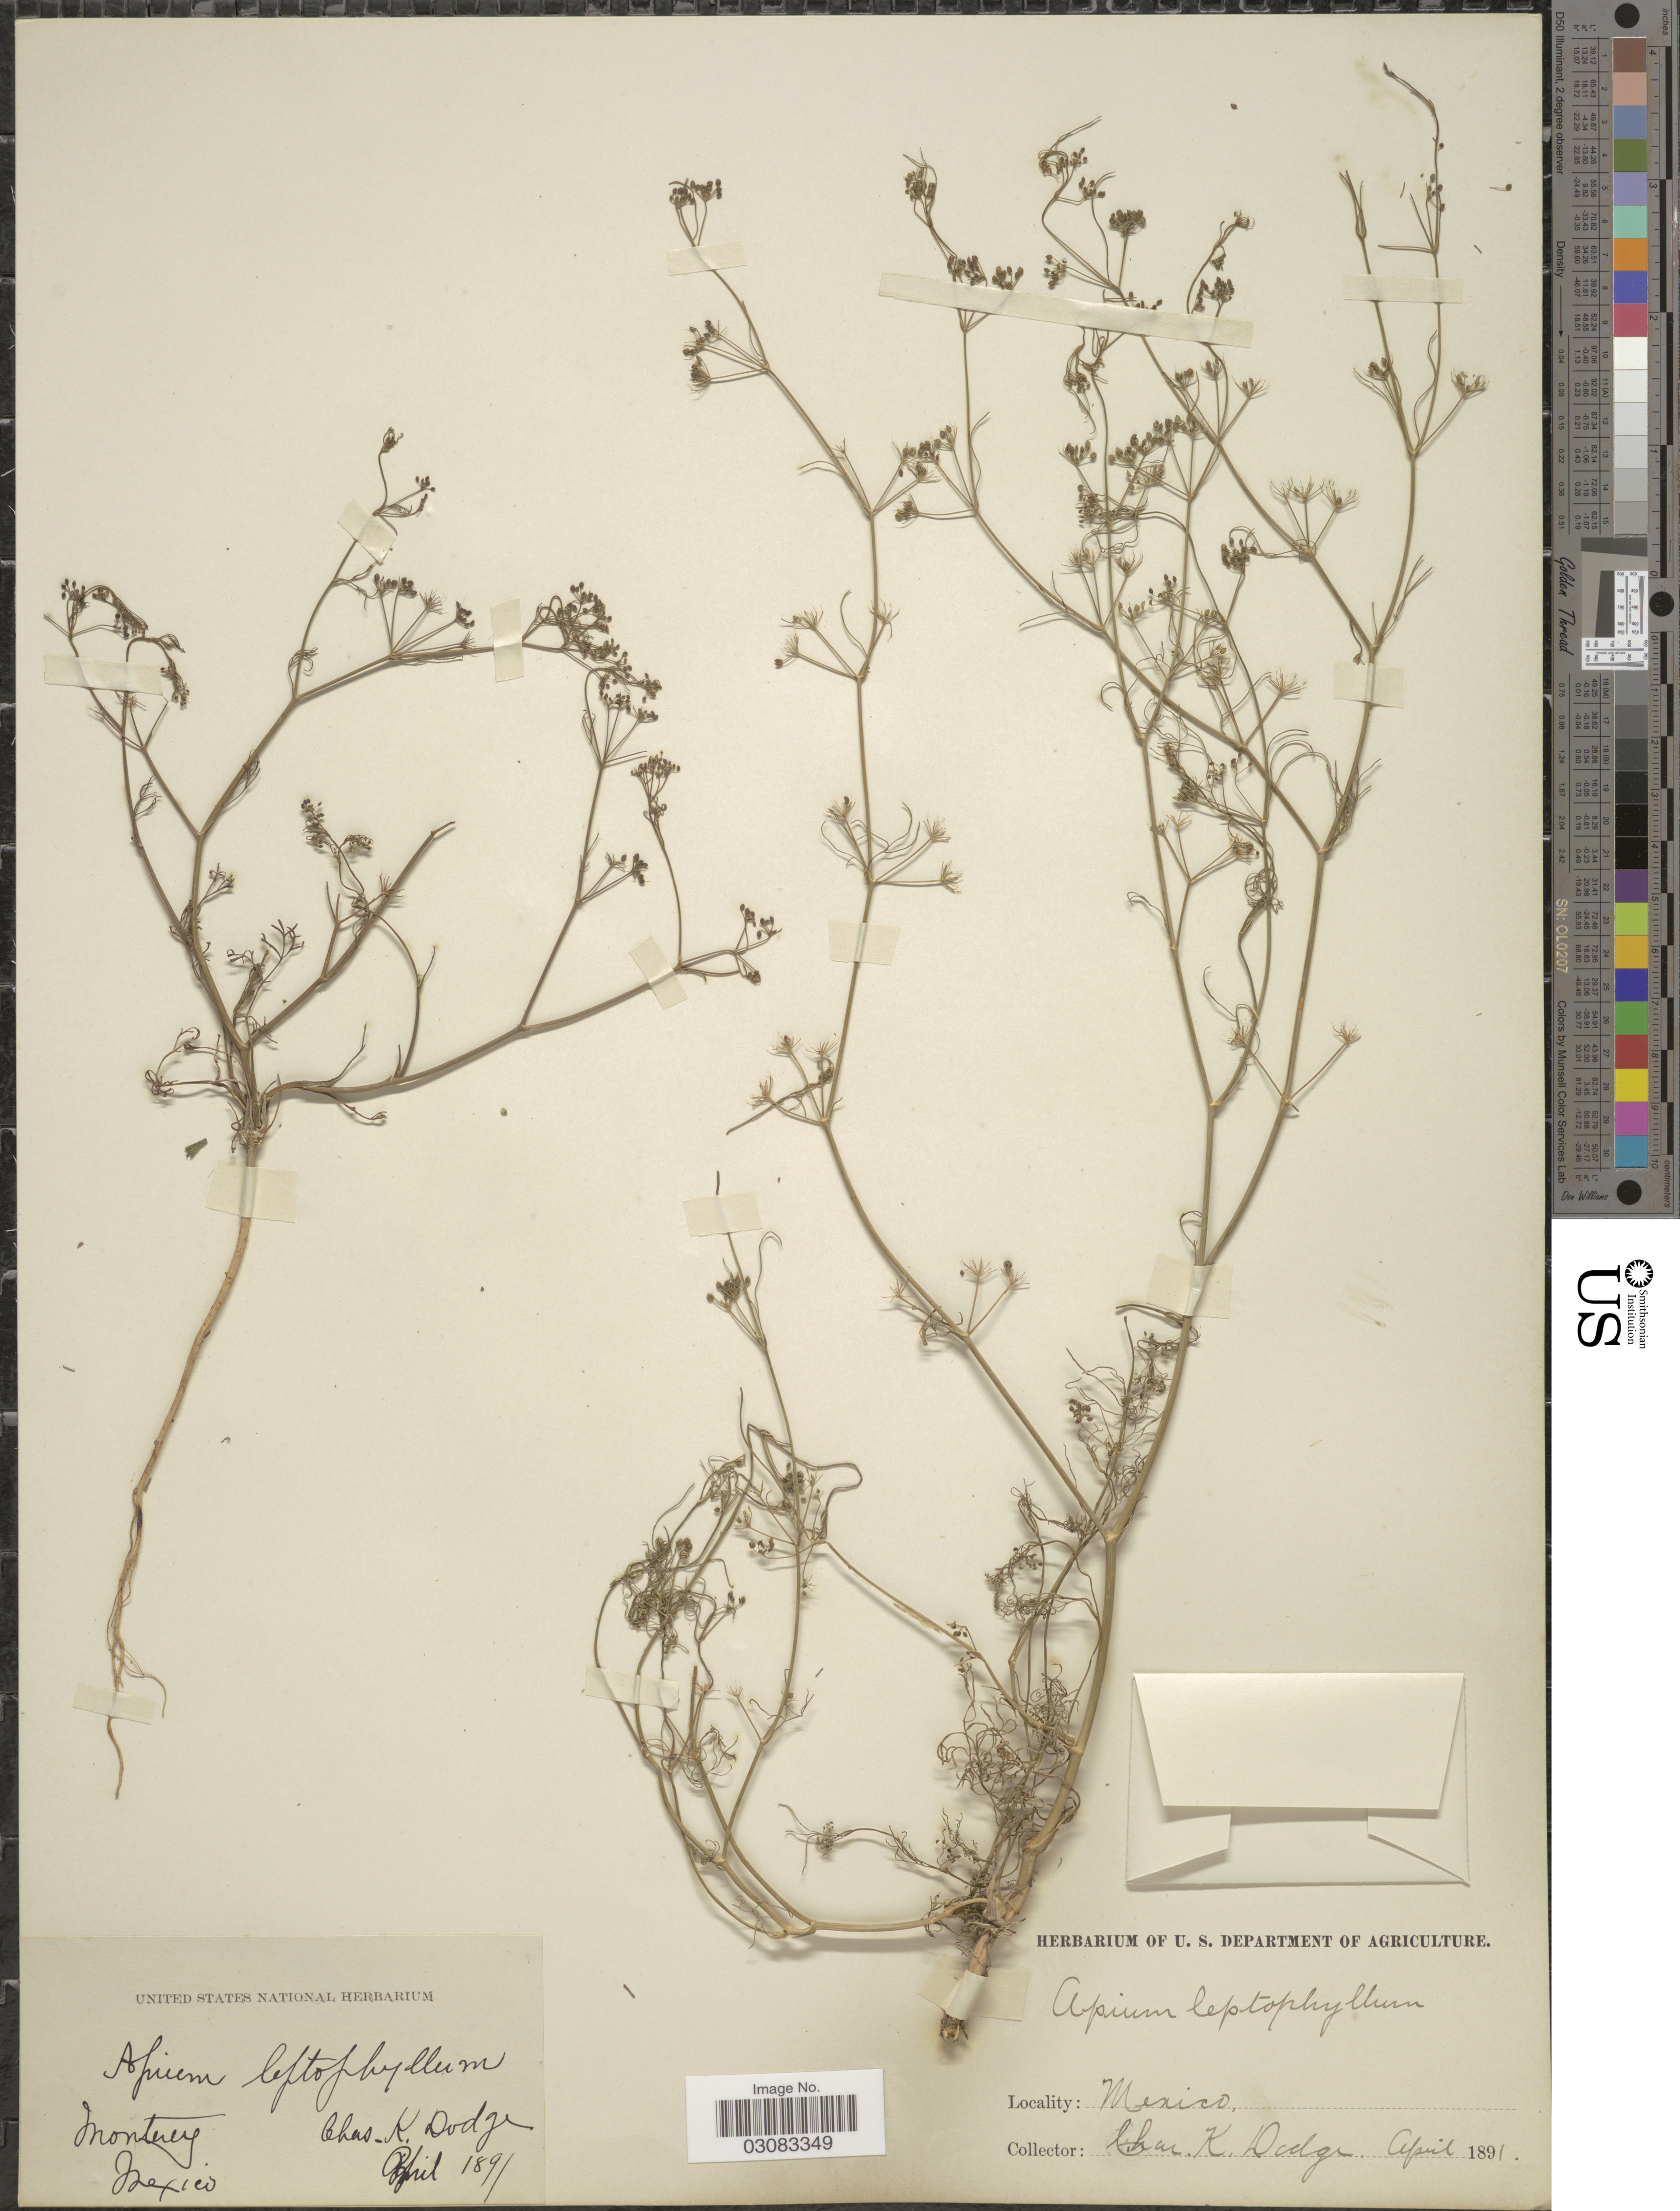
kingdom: Plantae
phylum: Tracheophyta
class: Magnoliopsida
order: Apiales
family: Apiaceae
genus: Cyclospermum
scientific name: Cyclospermum leptophyllum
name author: (Pers.) Sprague ex Britton & P. Wilson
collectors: C. K. Dodge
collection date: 1891-04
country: Mexico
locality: Monterey.